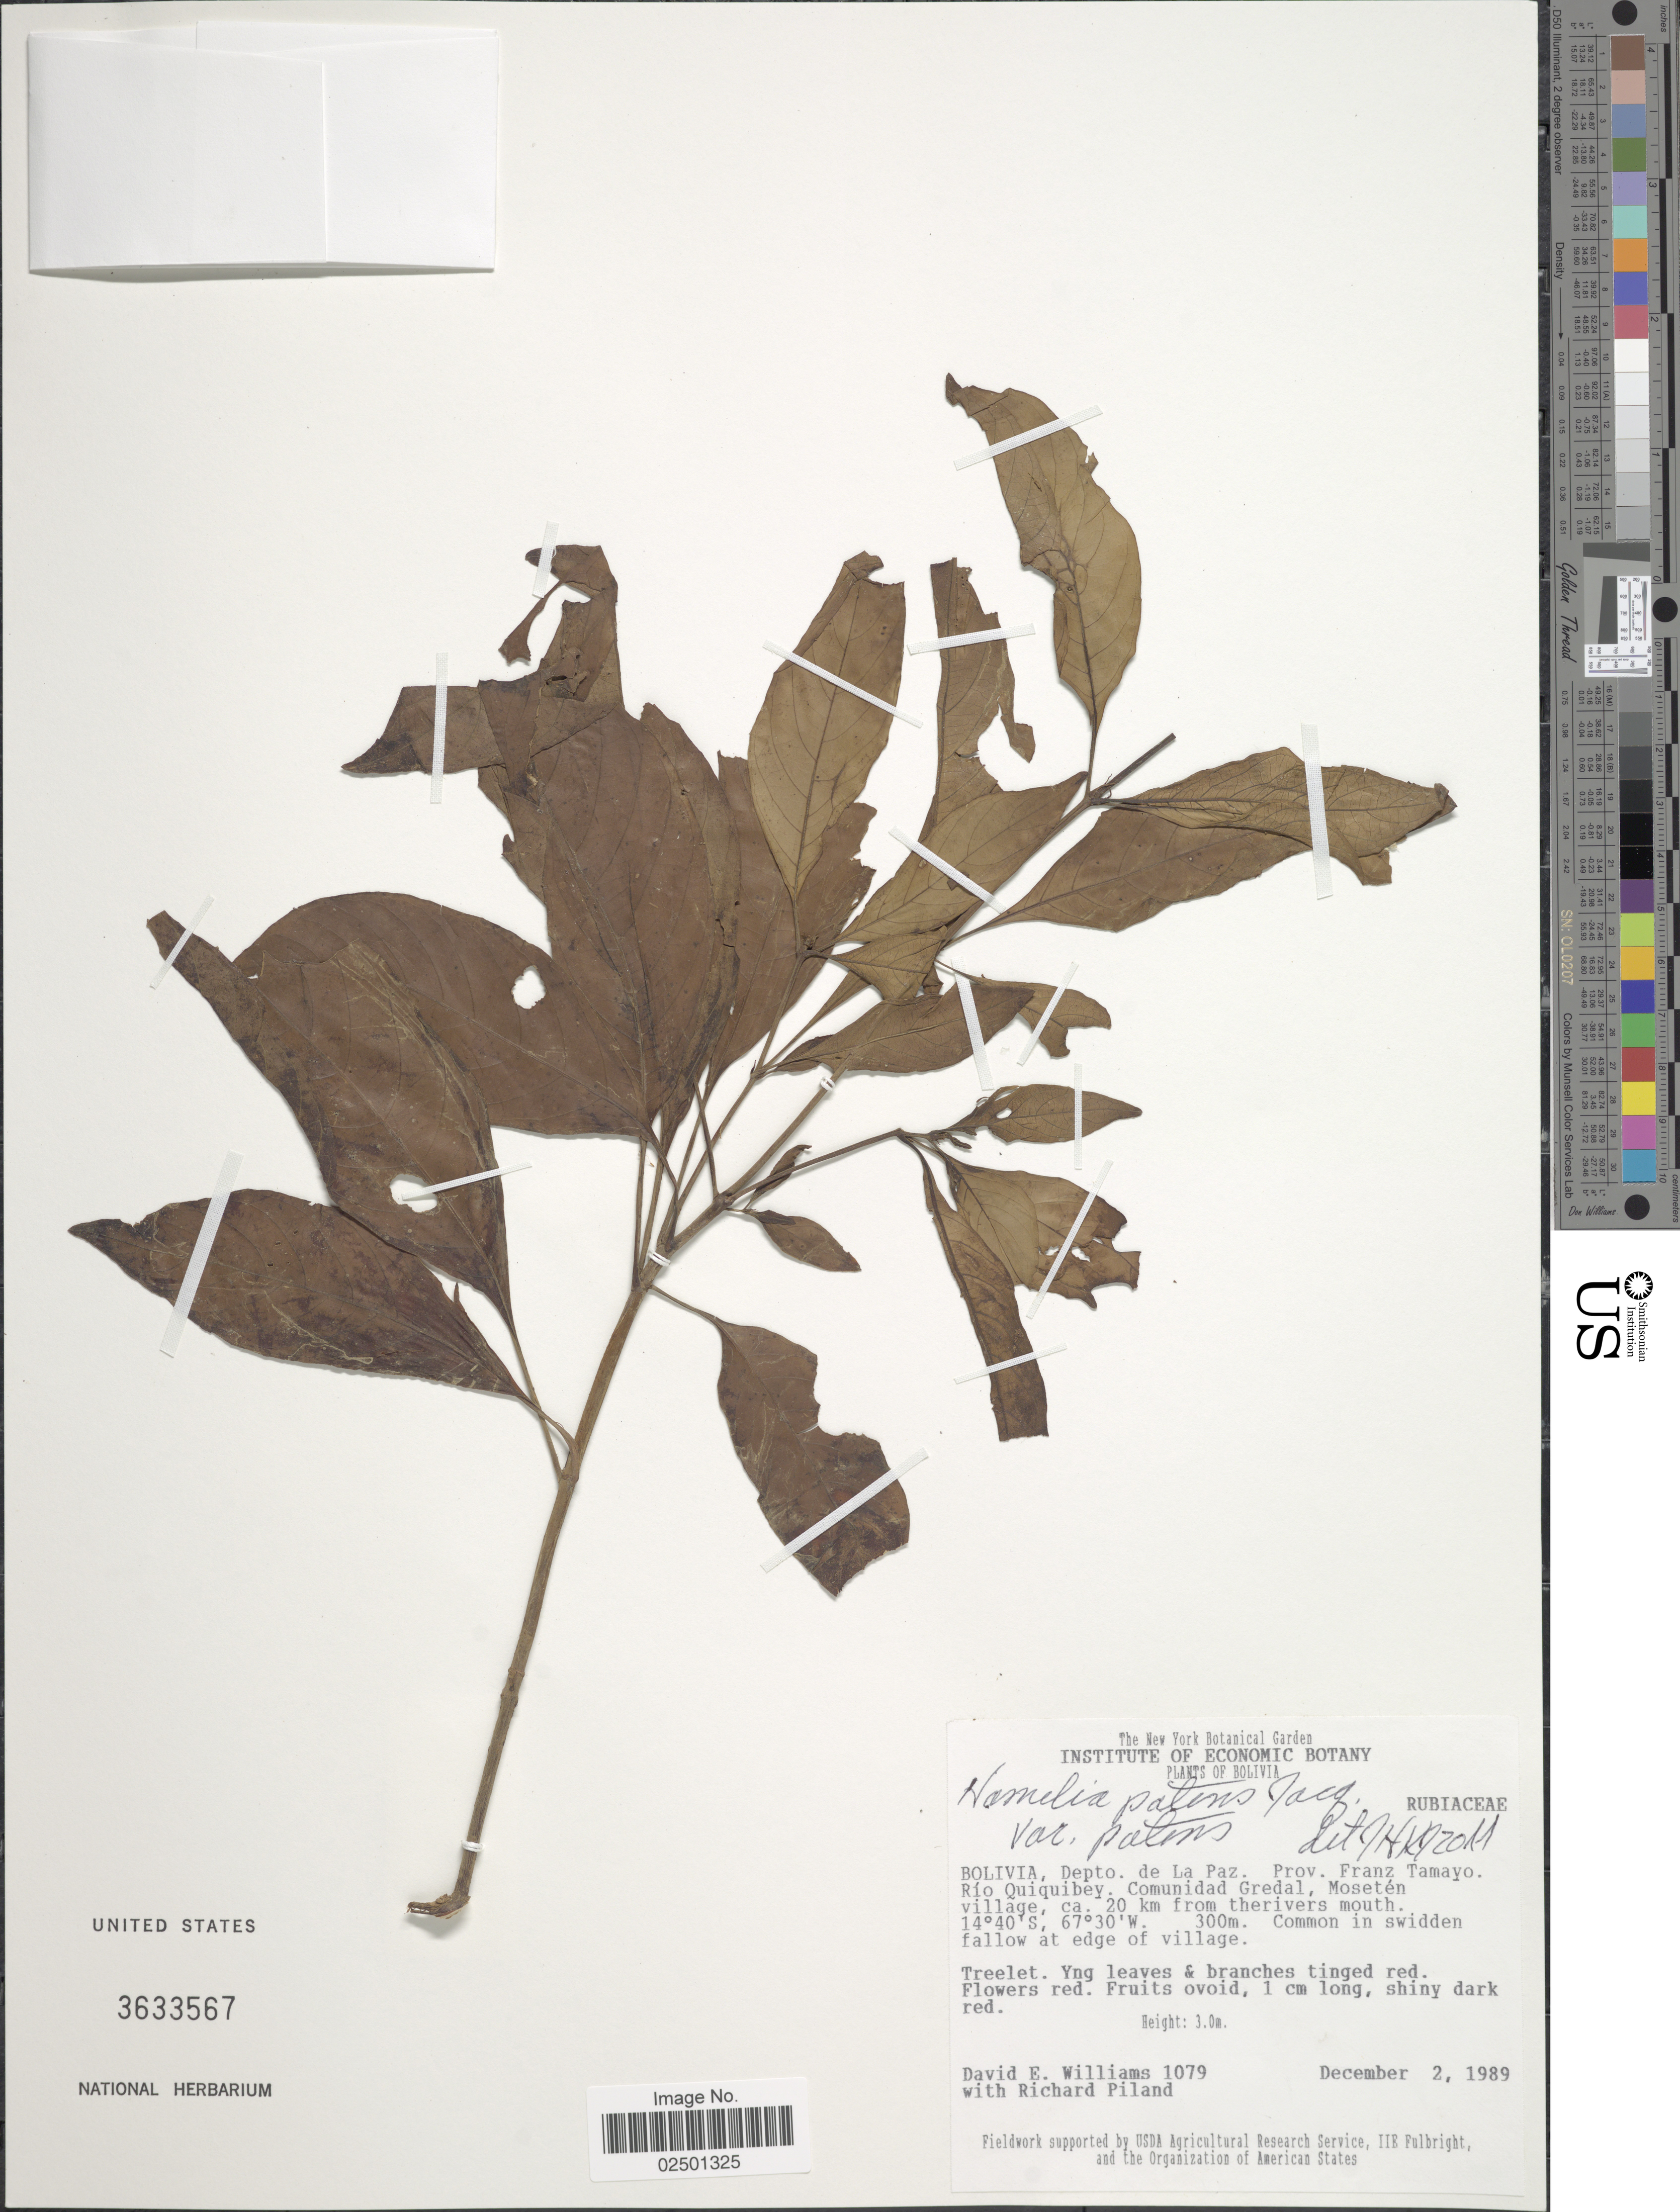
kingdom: Plantae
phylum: Tracheophyta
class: Magnoliopsida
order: Gentianales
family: Rubiaceae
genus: Hamelia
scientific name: Hamelia patens var. patens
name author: Jacq.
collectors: D. E. Williams & R. Piland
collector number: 1079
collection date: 1989-12-02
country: Bolivia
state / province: La Paz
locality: Depto. de La Paz. Prov. Franz Tamayo. Rio quiquibey. Comunidad Gredal, Moseten village, ca. 20 km from the rivers mouth.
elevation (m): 300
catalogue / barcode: US 3633567